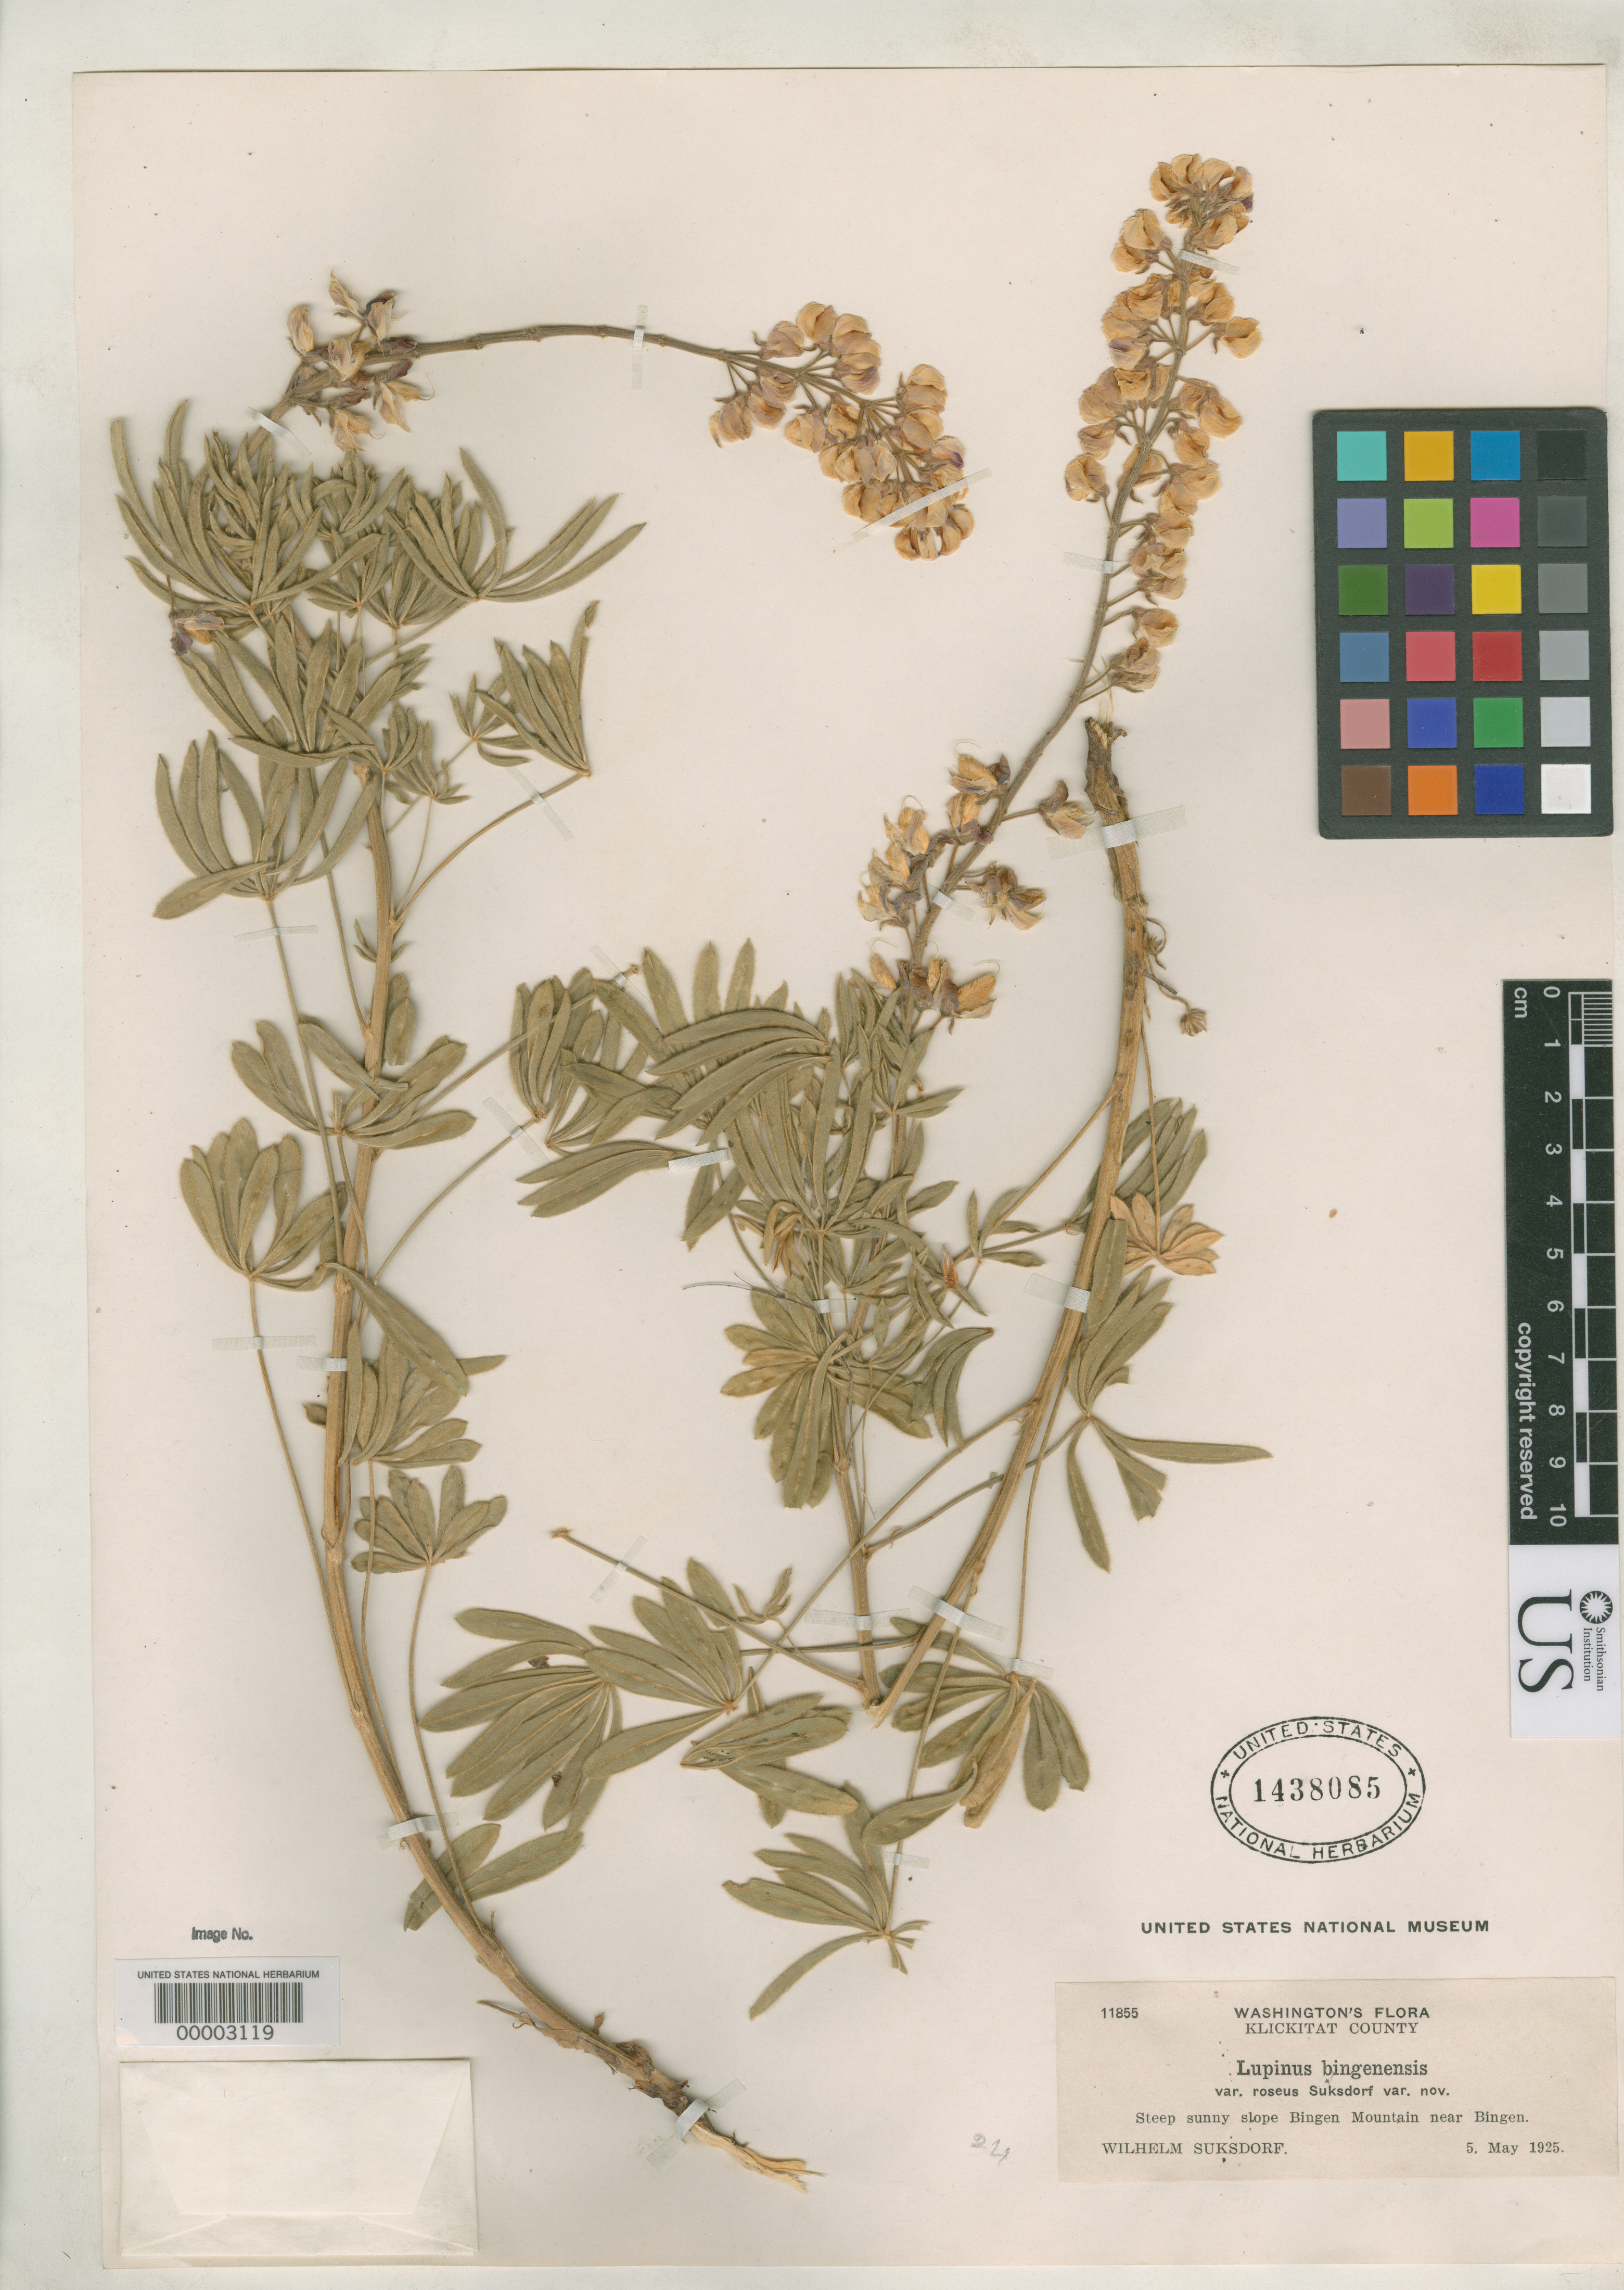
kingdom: Plantae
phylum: Tracheophyta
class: Magnoliopsida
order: Fabales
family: Fabaceae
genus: Lupinus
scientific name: Lupinus bingenensis var. roseus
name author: Suksd.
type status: Isotype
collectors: W. N. Suksdorf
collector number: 11855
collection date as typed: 05 May 1925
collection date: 1925-05-05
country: United States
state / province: Washington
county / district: Klickitat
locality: Near Bingen.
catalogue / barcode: US 1438085